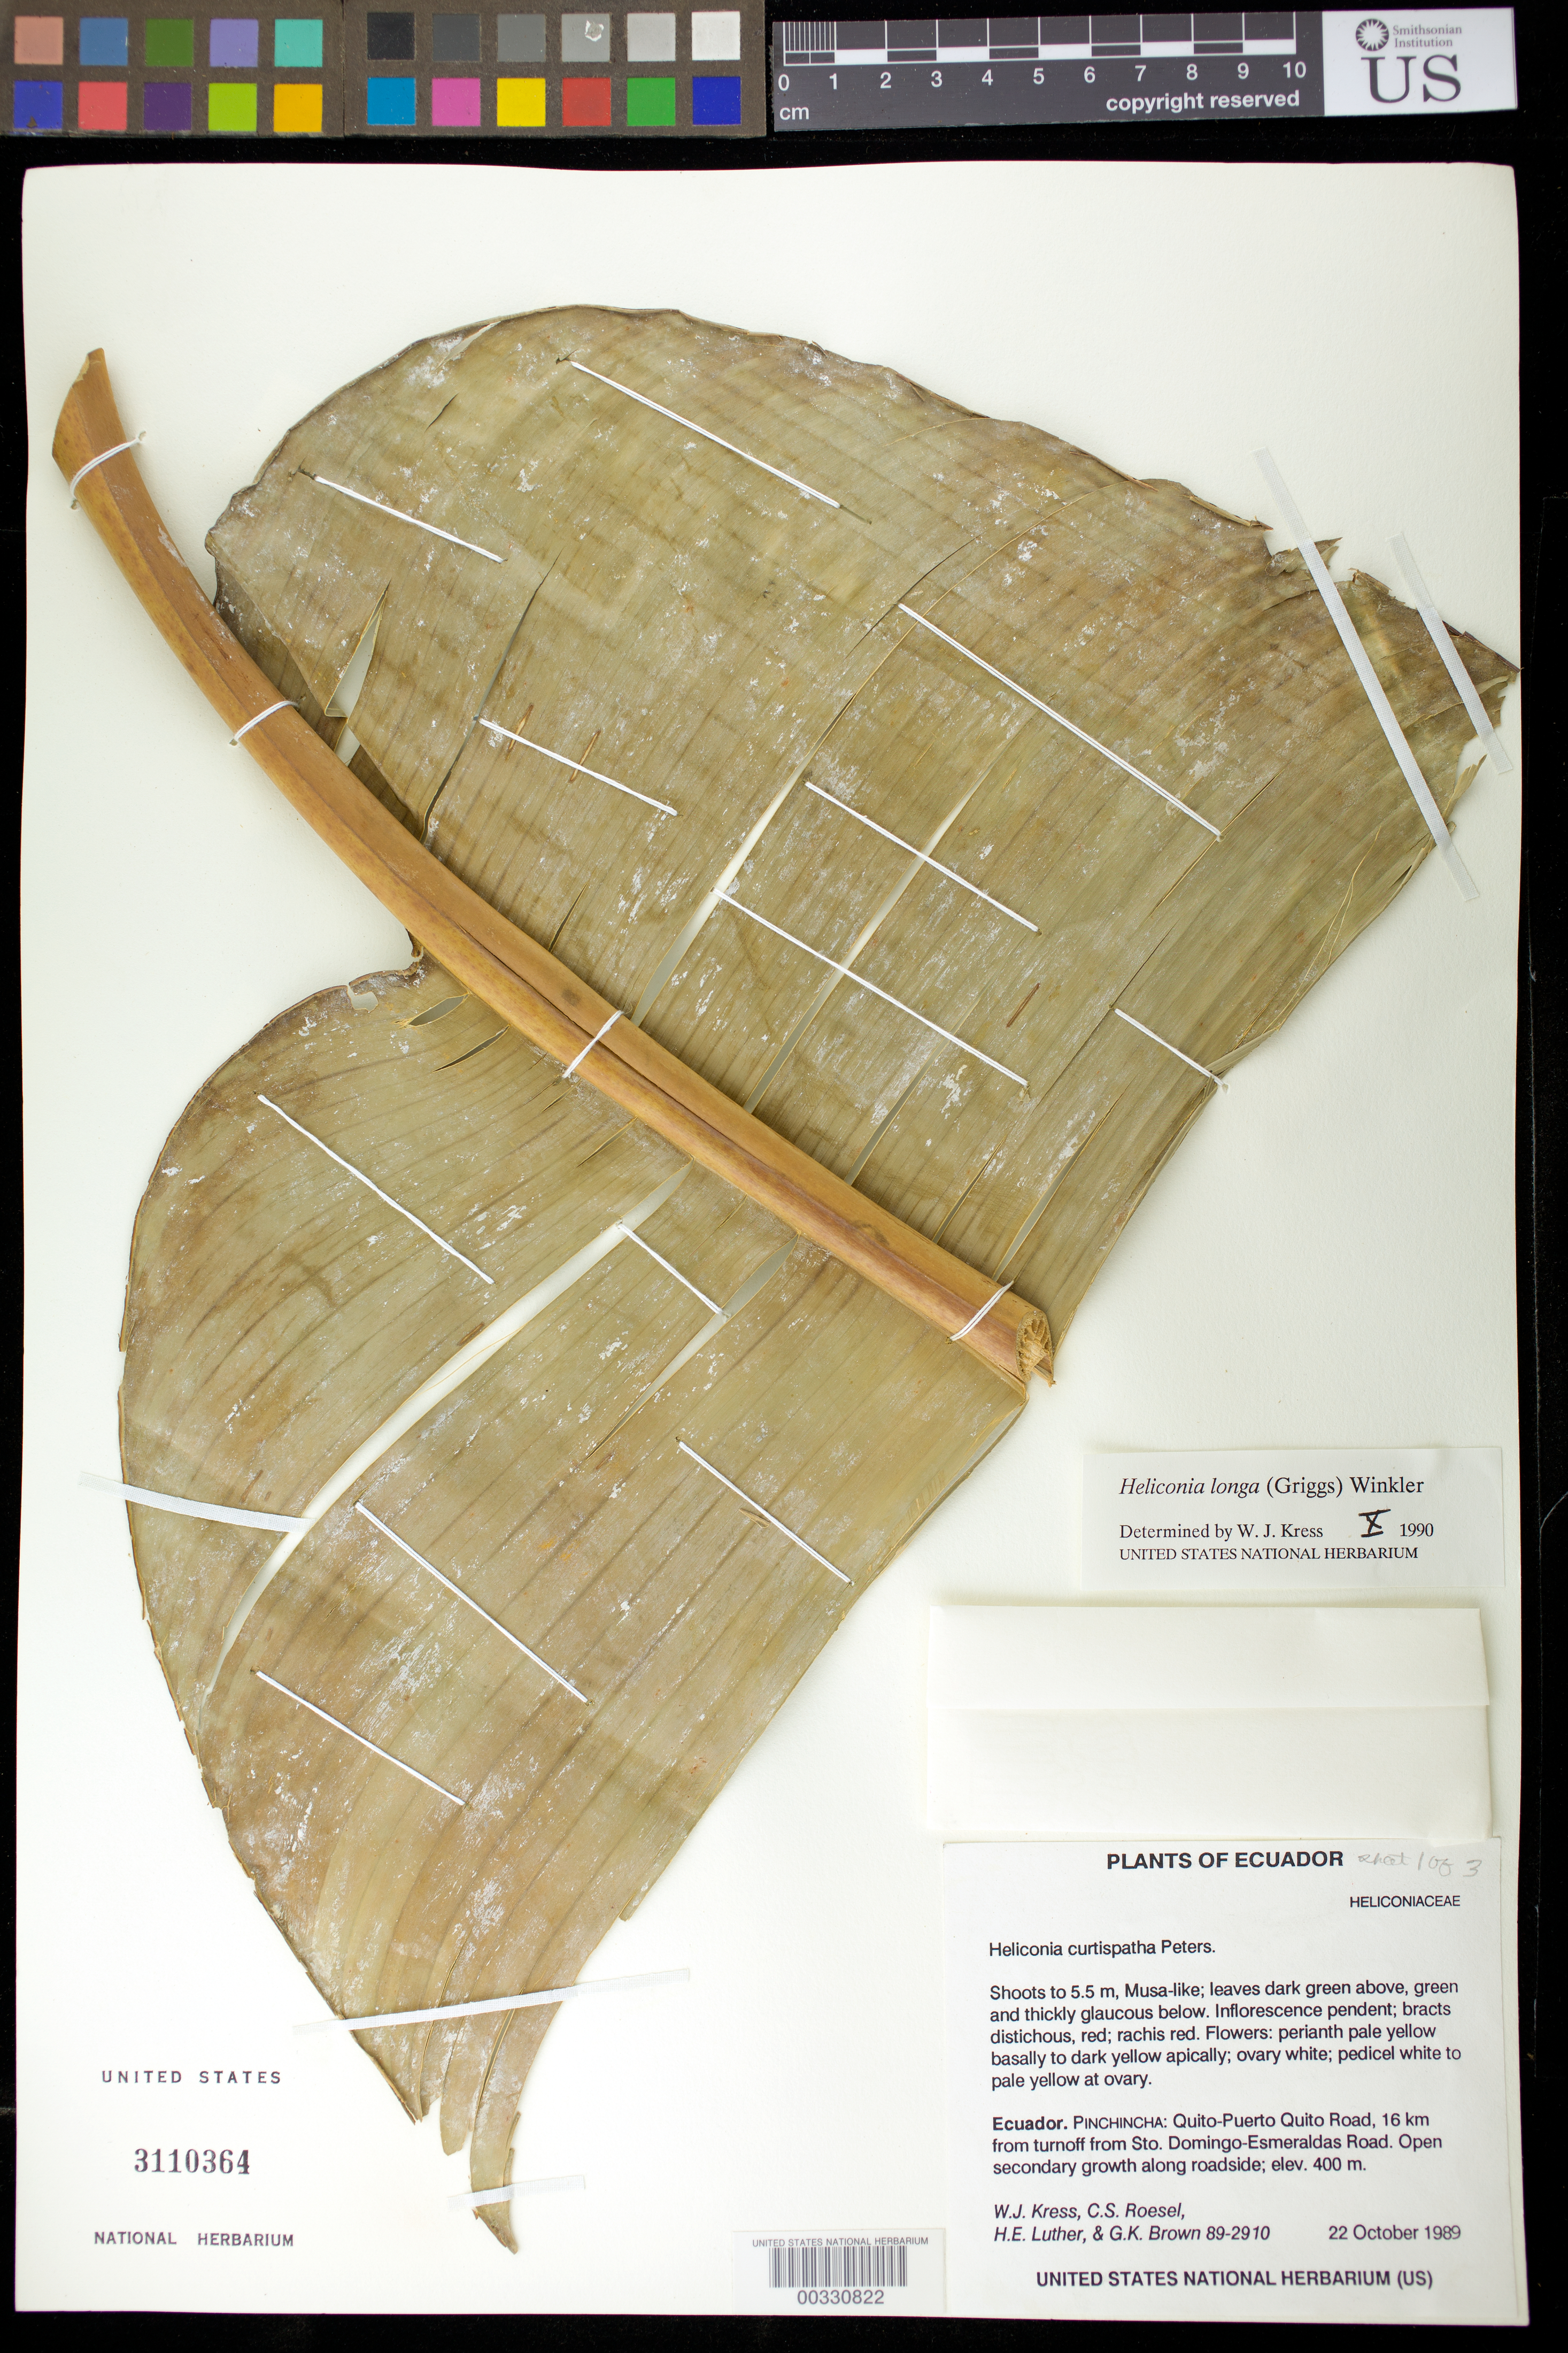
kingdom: Plantae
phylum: Tracheophyta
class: Liliopsida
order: Zingiberales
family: Heliconiaceae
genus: Heliconia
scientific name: Heliconia longa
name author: (R.F. Griggs) H.J.P. Winkl.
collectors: W. J. Kress, C. S. Roesel, Harry E. Luther & G. K. Brown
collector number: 89-2910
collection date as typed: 22 Oct 1989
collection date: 1989-10-22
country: Ecuador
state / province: Pichincha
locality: Quito-Puerto quito road, 16 km from turnoff from sto. domingo-Esmeraldas road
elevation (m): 400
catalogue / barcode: US 3110364